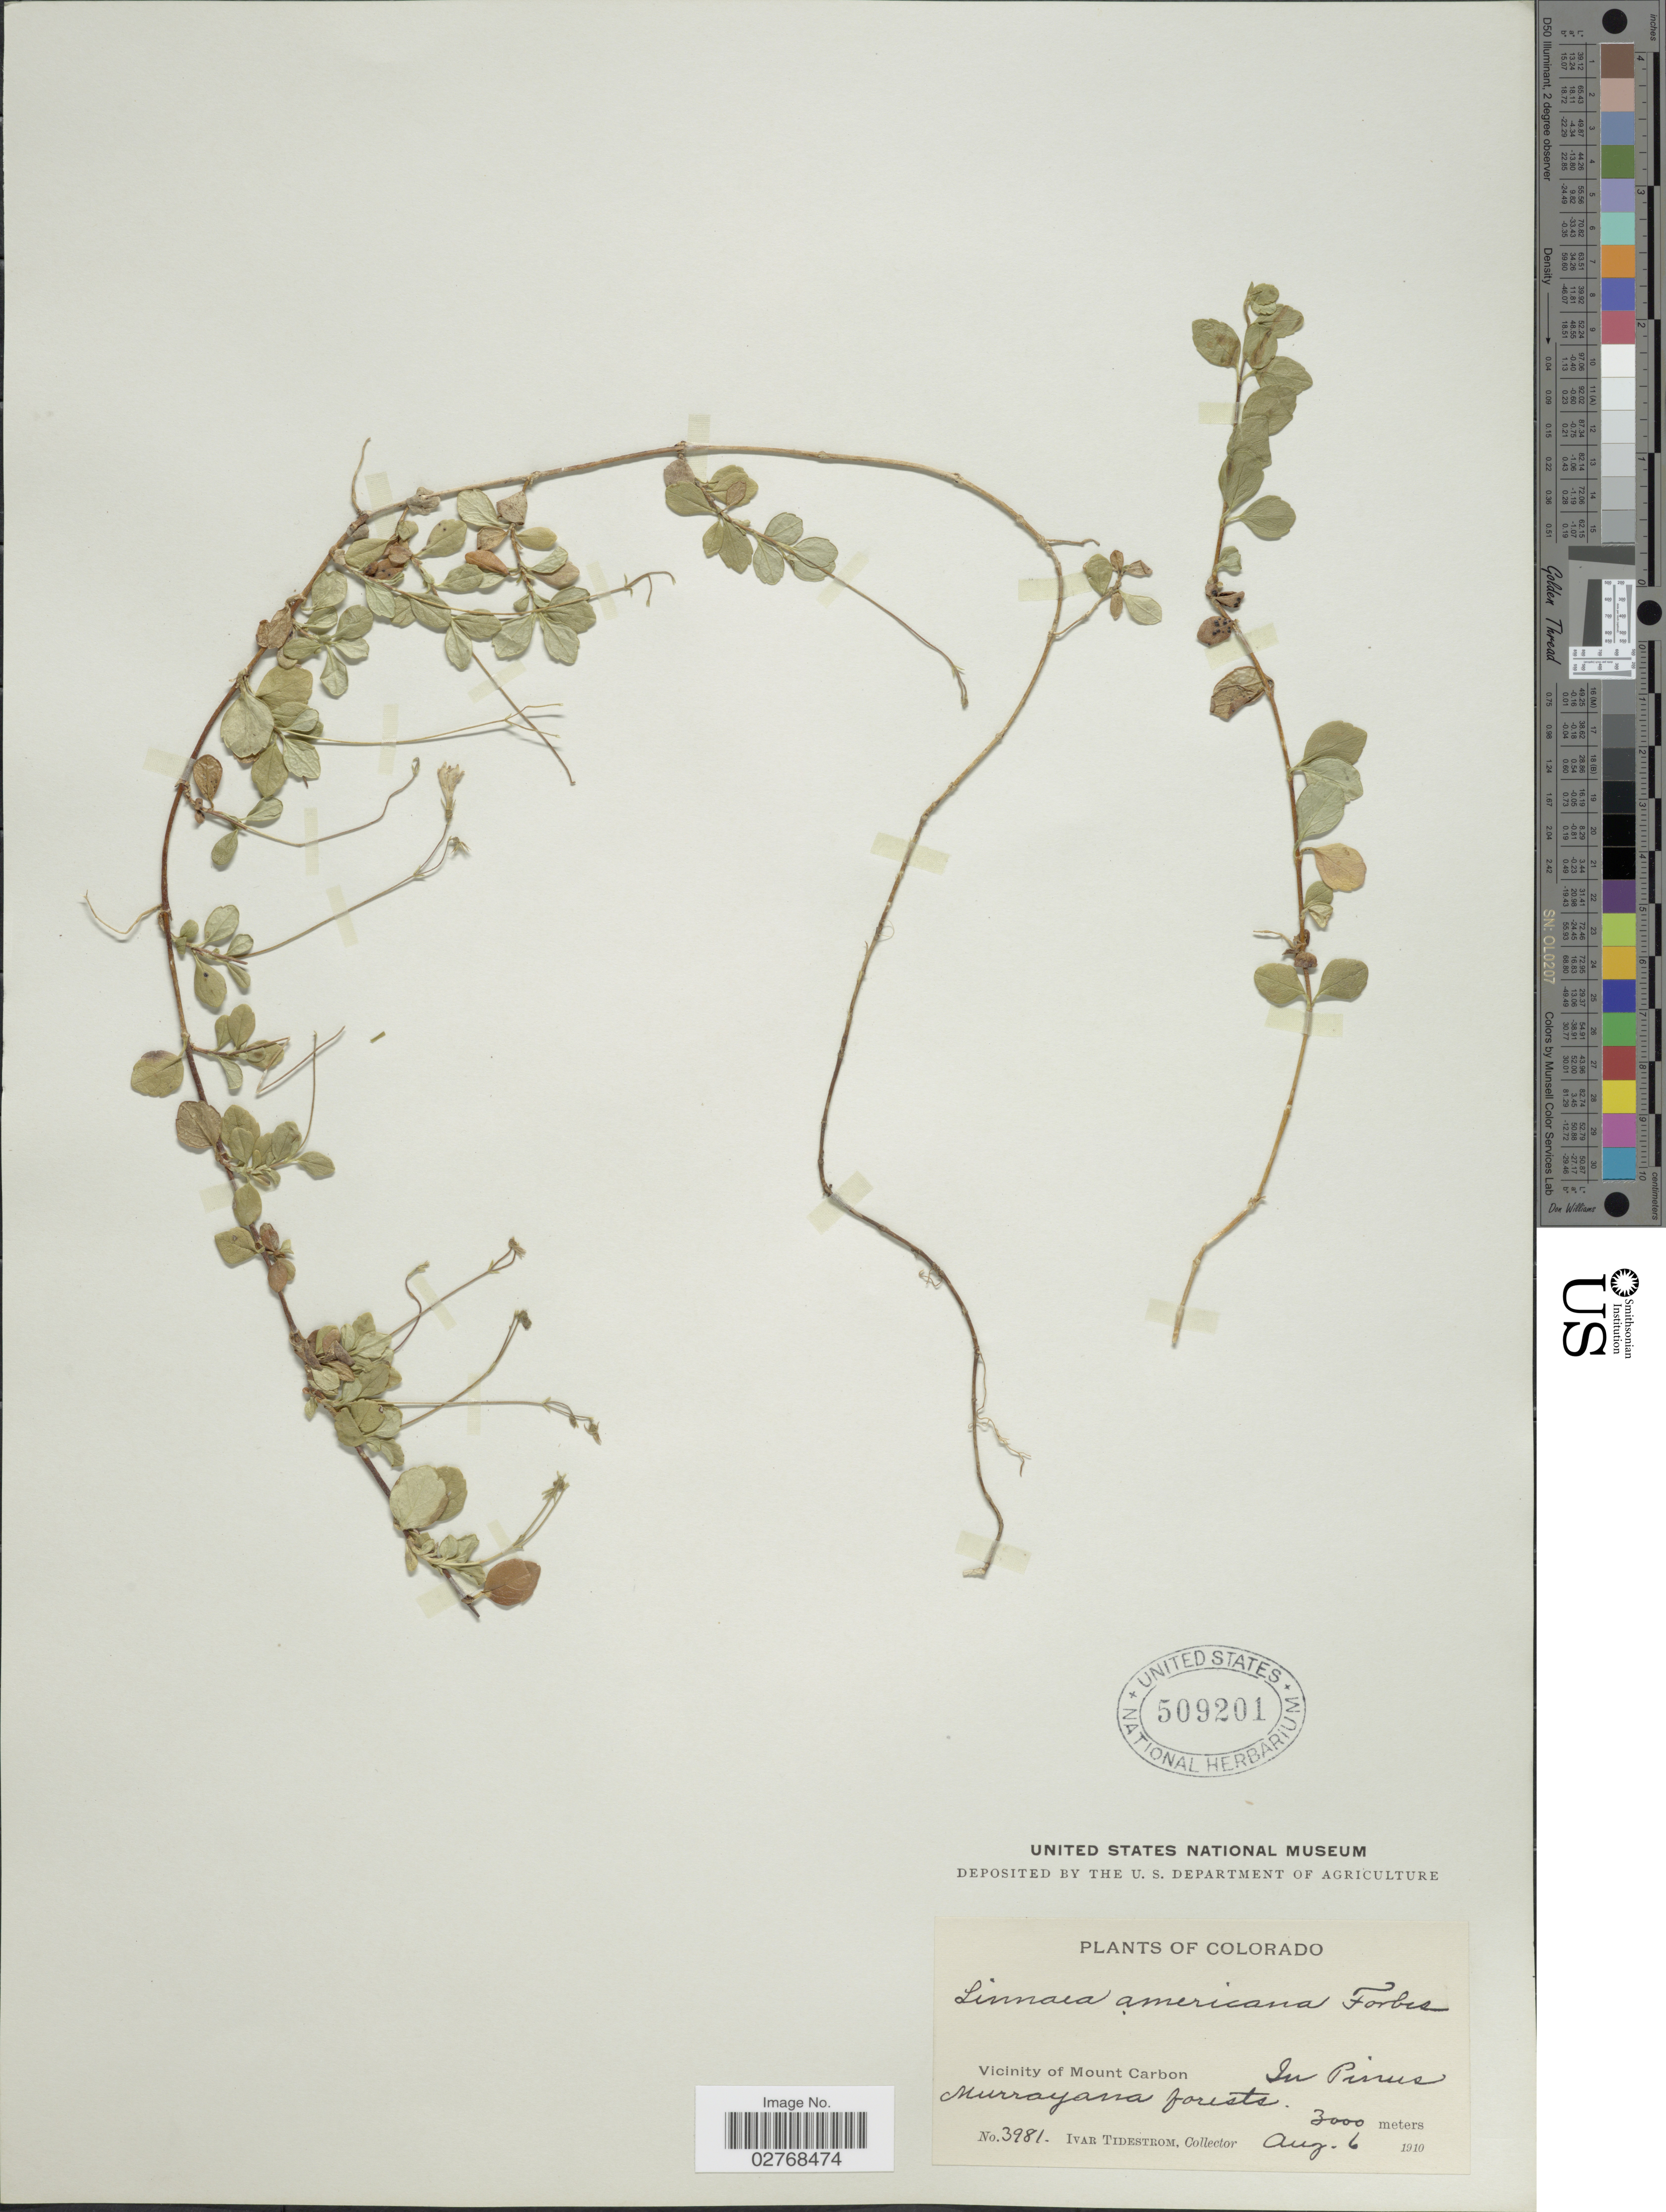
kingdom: Plantae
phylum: Tracheophyta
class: Magnoliopsida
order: Dipsacales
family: Caprifoliaceae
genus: Linnaea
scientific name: Linnaea borealis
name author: L.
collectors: I. F. Tidestrom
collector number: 3981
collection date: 1910-08-06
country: United States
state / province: Colorado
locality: Vicinity of Mount Carbon.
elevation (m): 3000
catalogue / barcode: US 509201